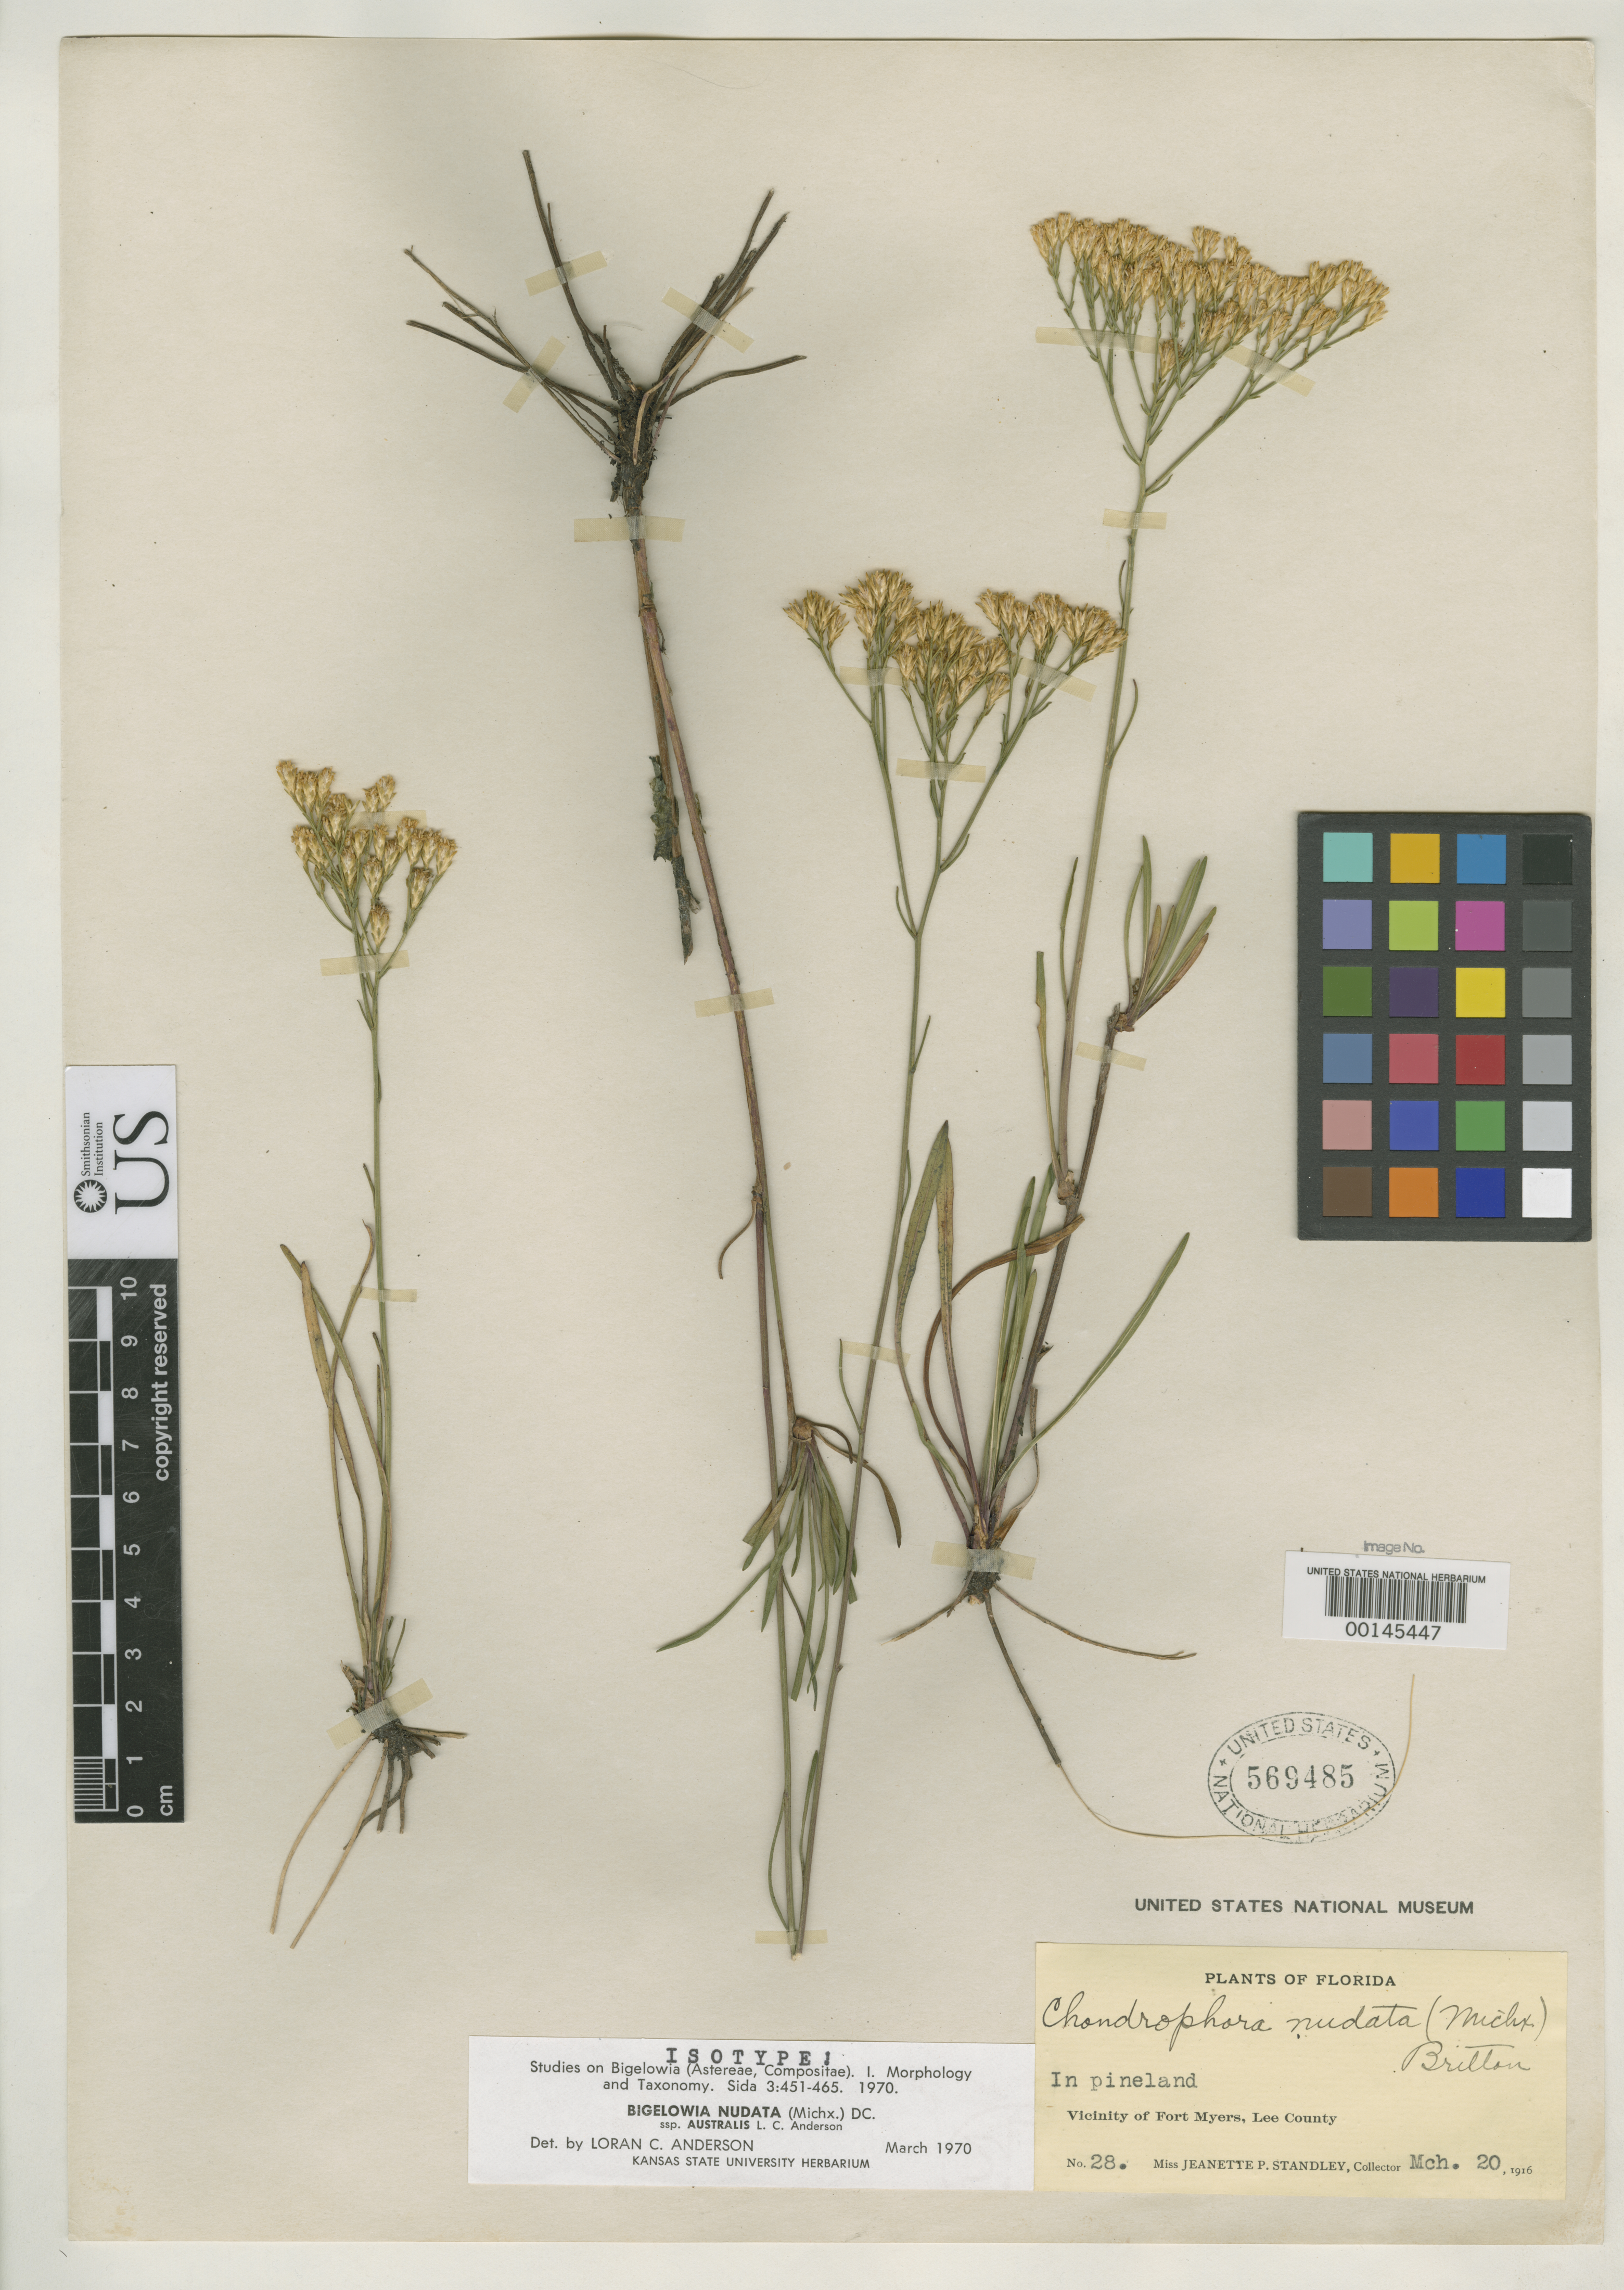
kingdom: Plantae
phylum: Tracheophyta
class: Magnoliopsida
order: Asterales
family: Asteraceae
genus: Bigelowia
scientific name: Bigelowia nudata subsp. australis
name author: L.C. Anderson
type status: Isotype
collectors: J. P. Standley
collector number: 28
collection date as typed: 20 Mar 1916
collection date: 1916-03-20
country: United States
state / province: Florida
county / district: Lee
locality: Fort Myers.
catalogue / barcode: US 569485